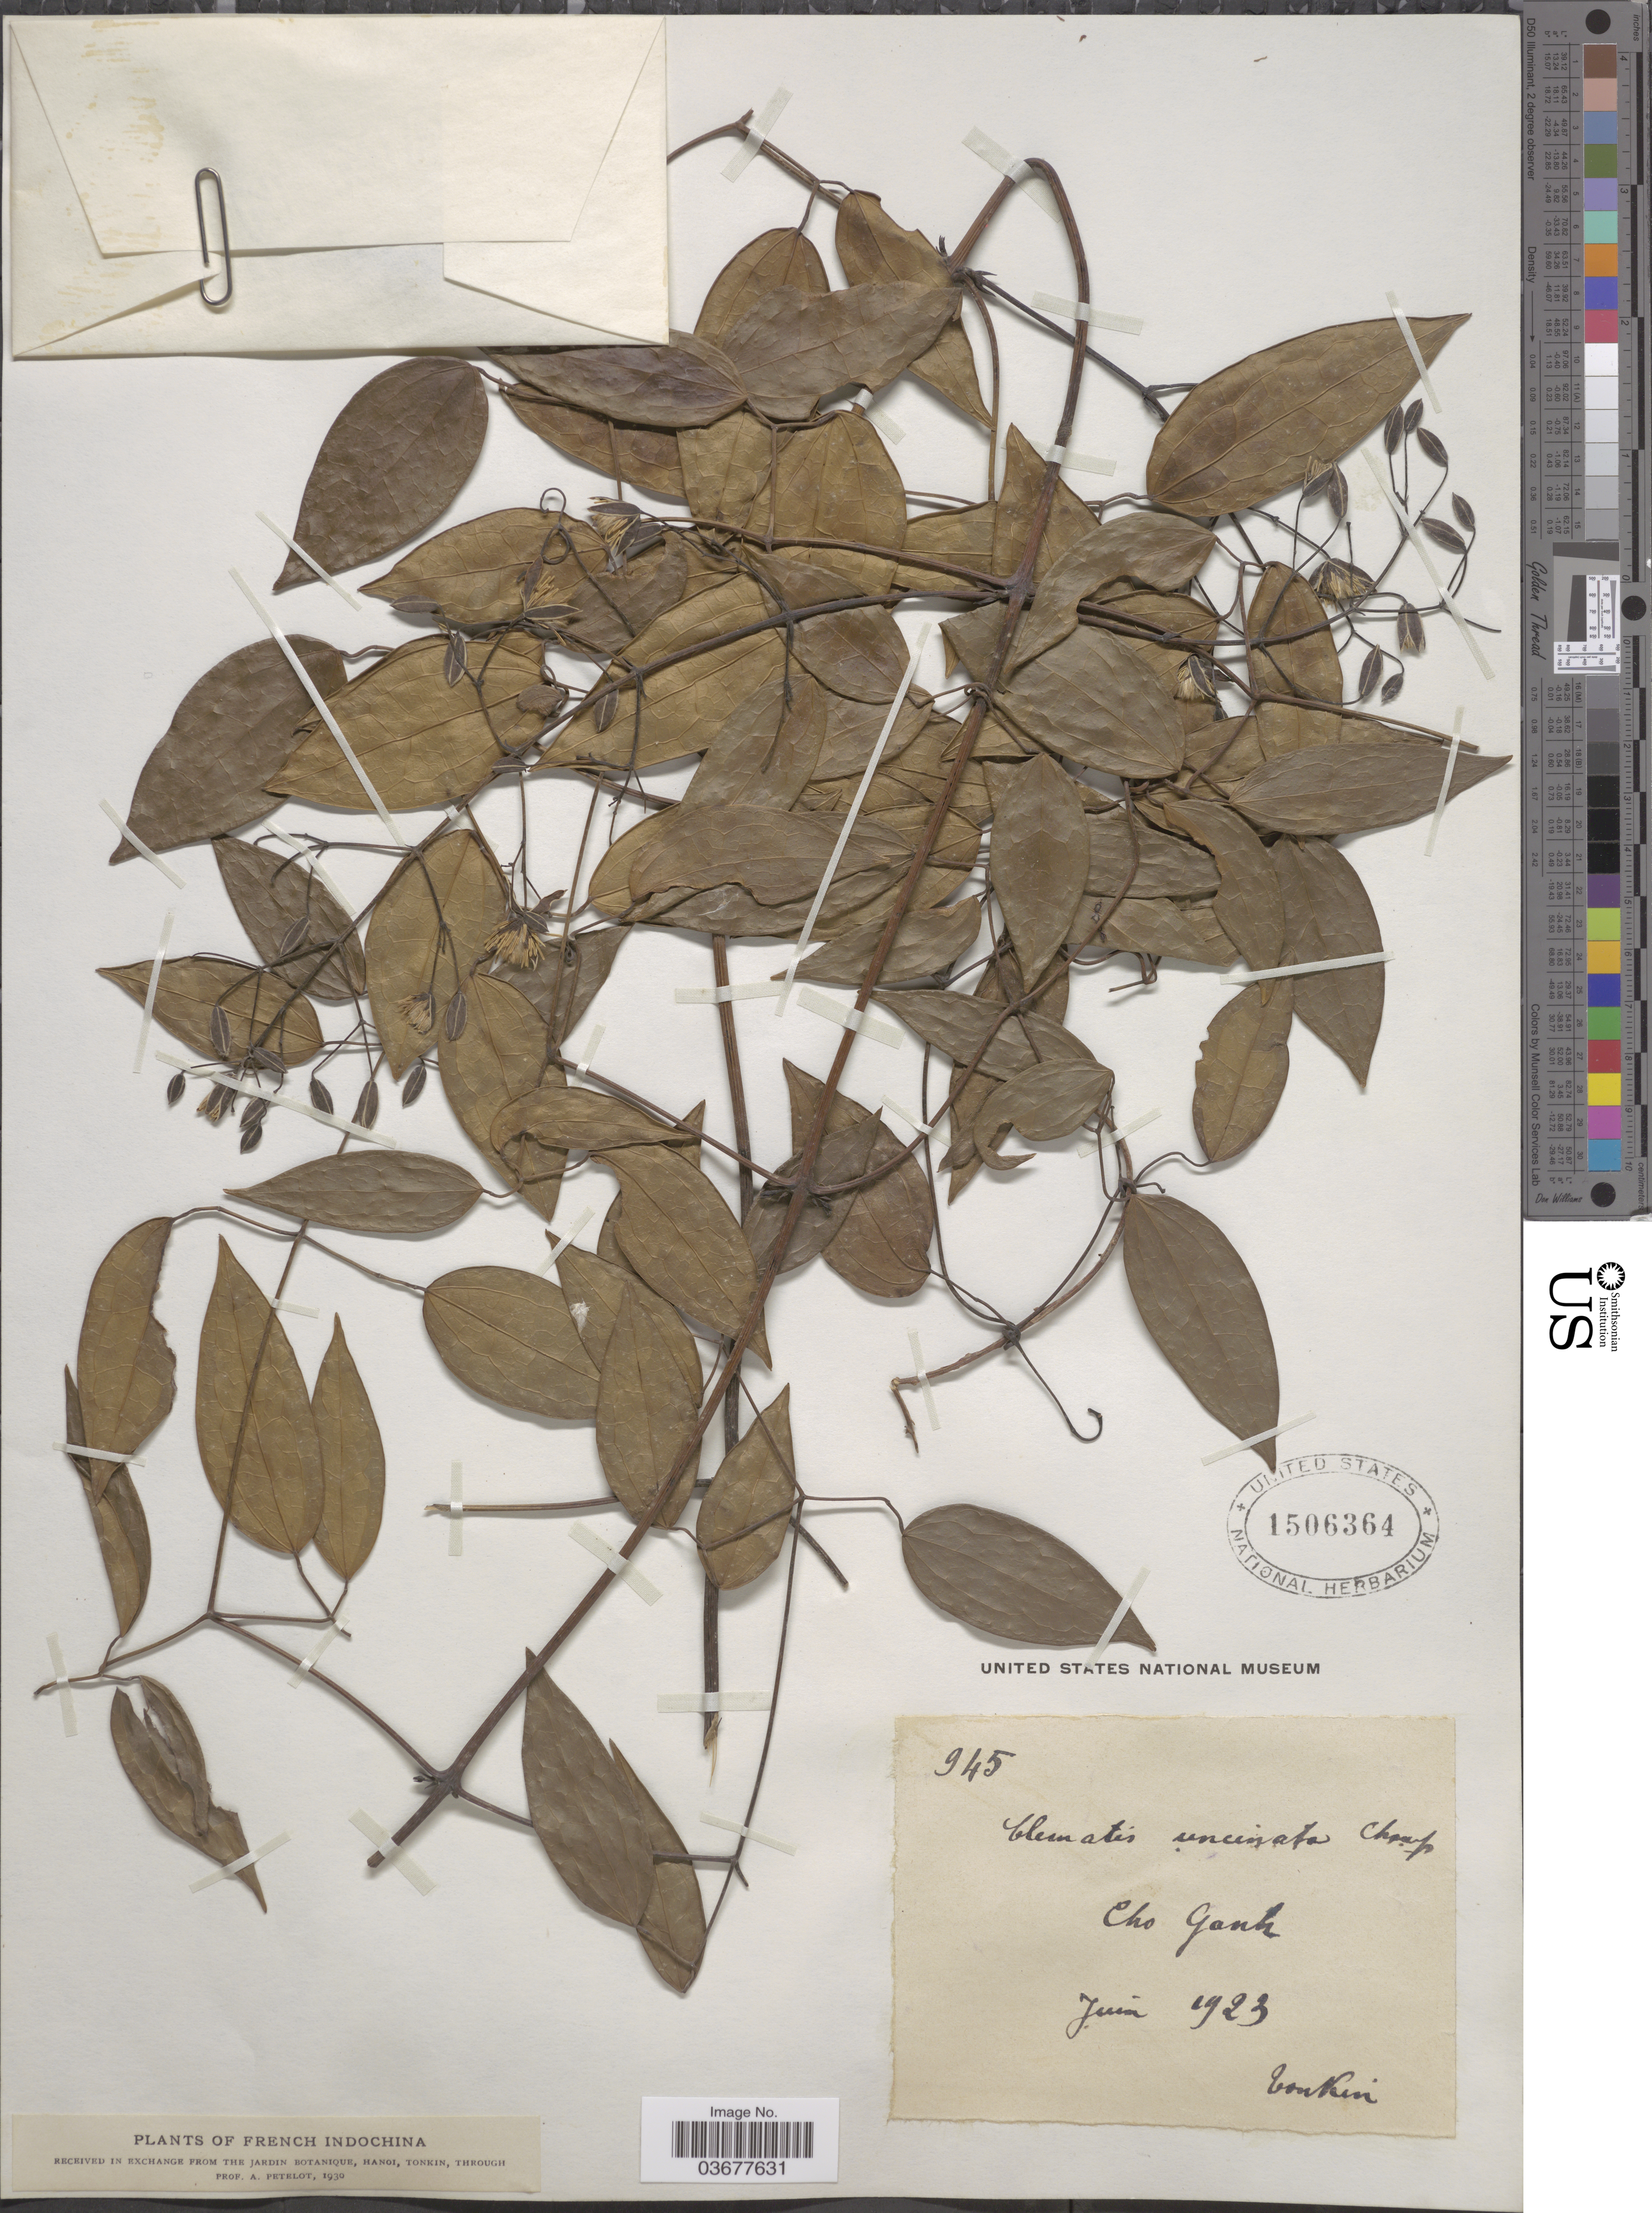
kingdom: Plantae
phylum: Tracheophyta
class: Magnoliopsida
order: Ranunculales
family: Ranunculaceae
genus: Clematis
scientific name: Clematis uncinata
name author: Champ. ex Benth.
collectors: Pételot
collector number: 945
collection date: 1923-06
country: Vietnam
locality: French Indochina. Cho Ganh.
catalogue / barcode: US 1506364